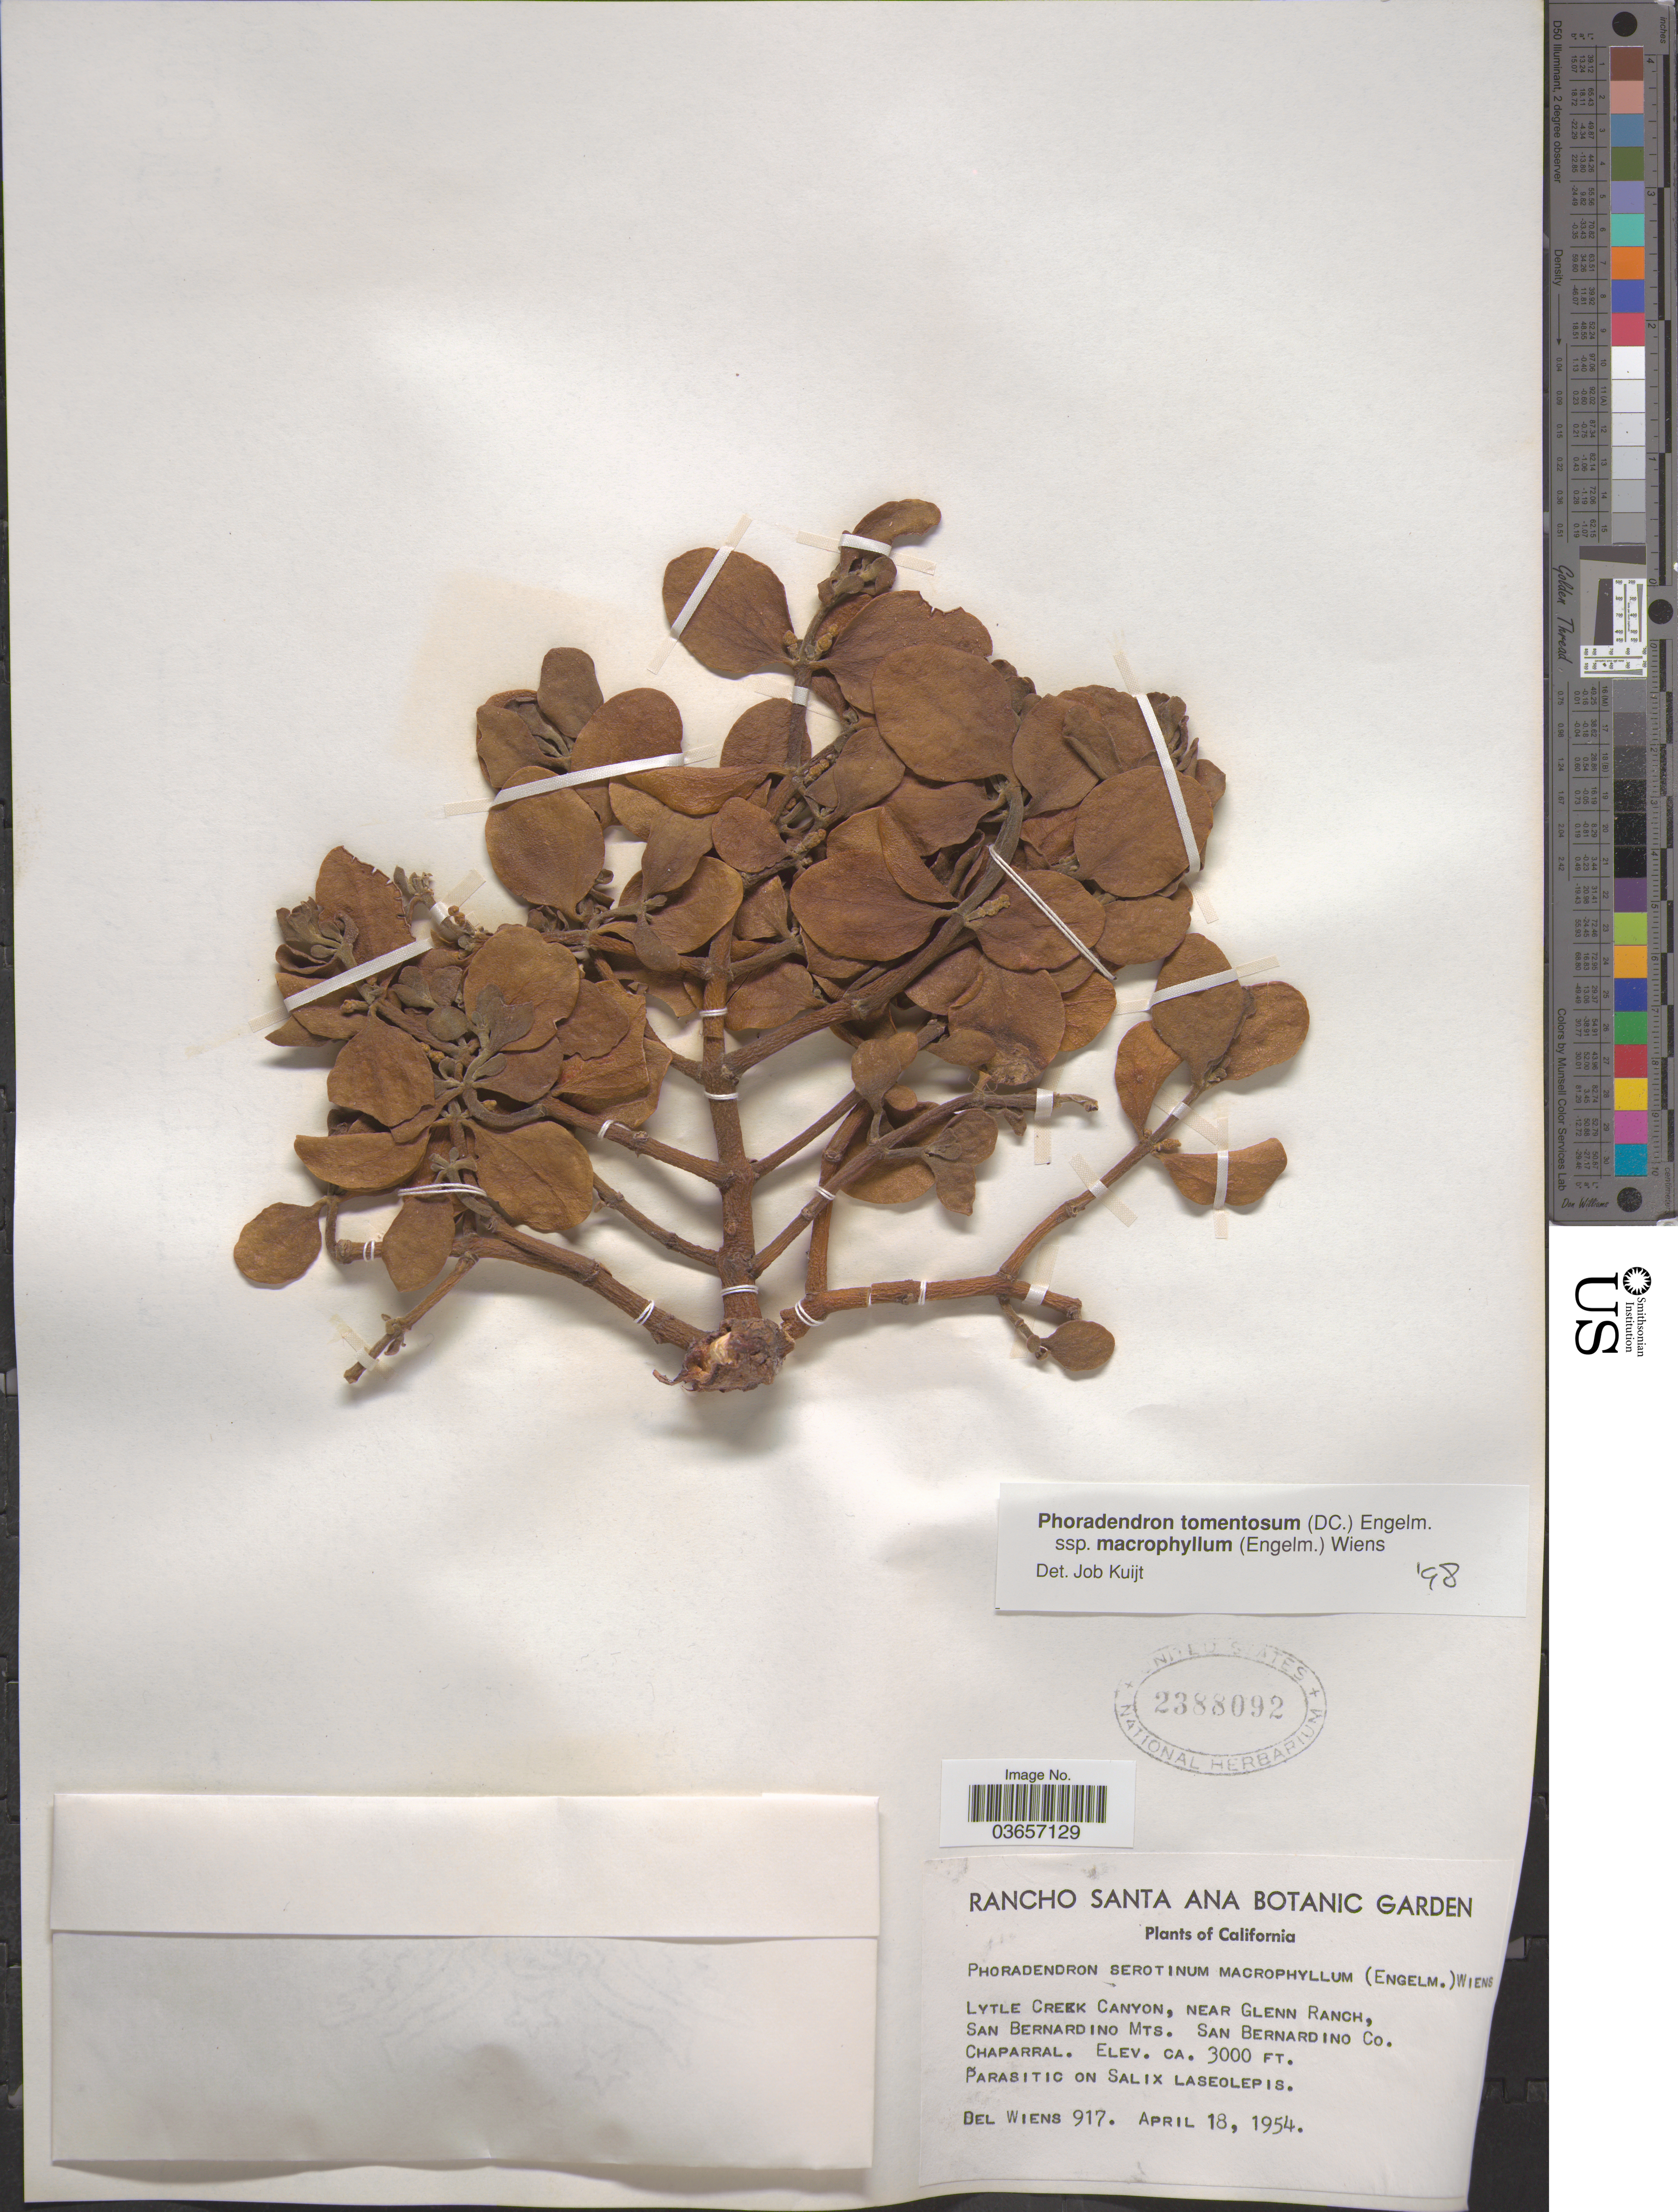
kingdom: Plantae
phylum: Tracheophyta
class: Magnoliopsida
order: Santalales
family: Viscaceae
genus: Phoradendron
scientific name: Phoradendron tomentosum subsp. macrophyllum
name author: DC.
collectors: D. Wiens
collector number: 917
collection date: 1954-04-18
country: United States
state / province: California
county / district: San Bernardino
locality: Lytle Creek Canyon, near Glenn Ranch, San Bernardino Mts. San Bernardino Co.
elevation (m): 914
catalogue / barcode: US 2388092